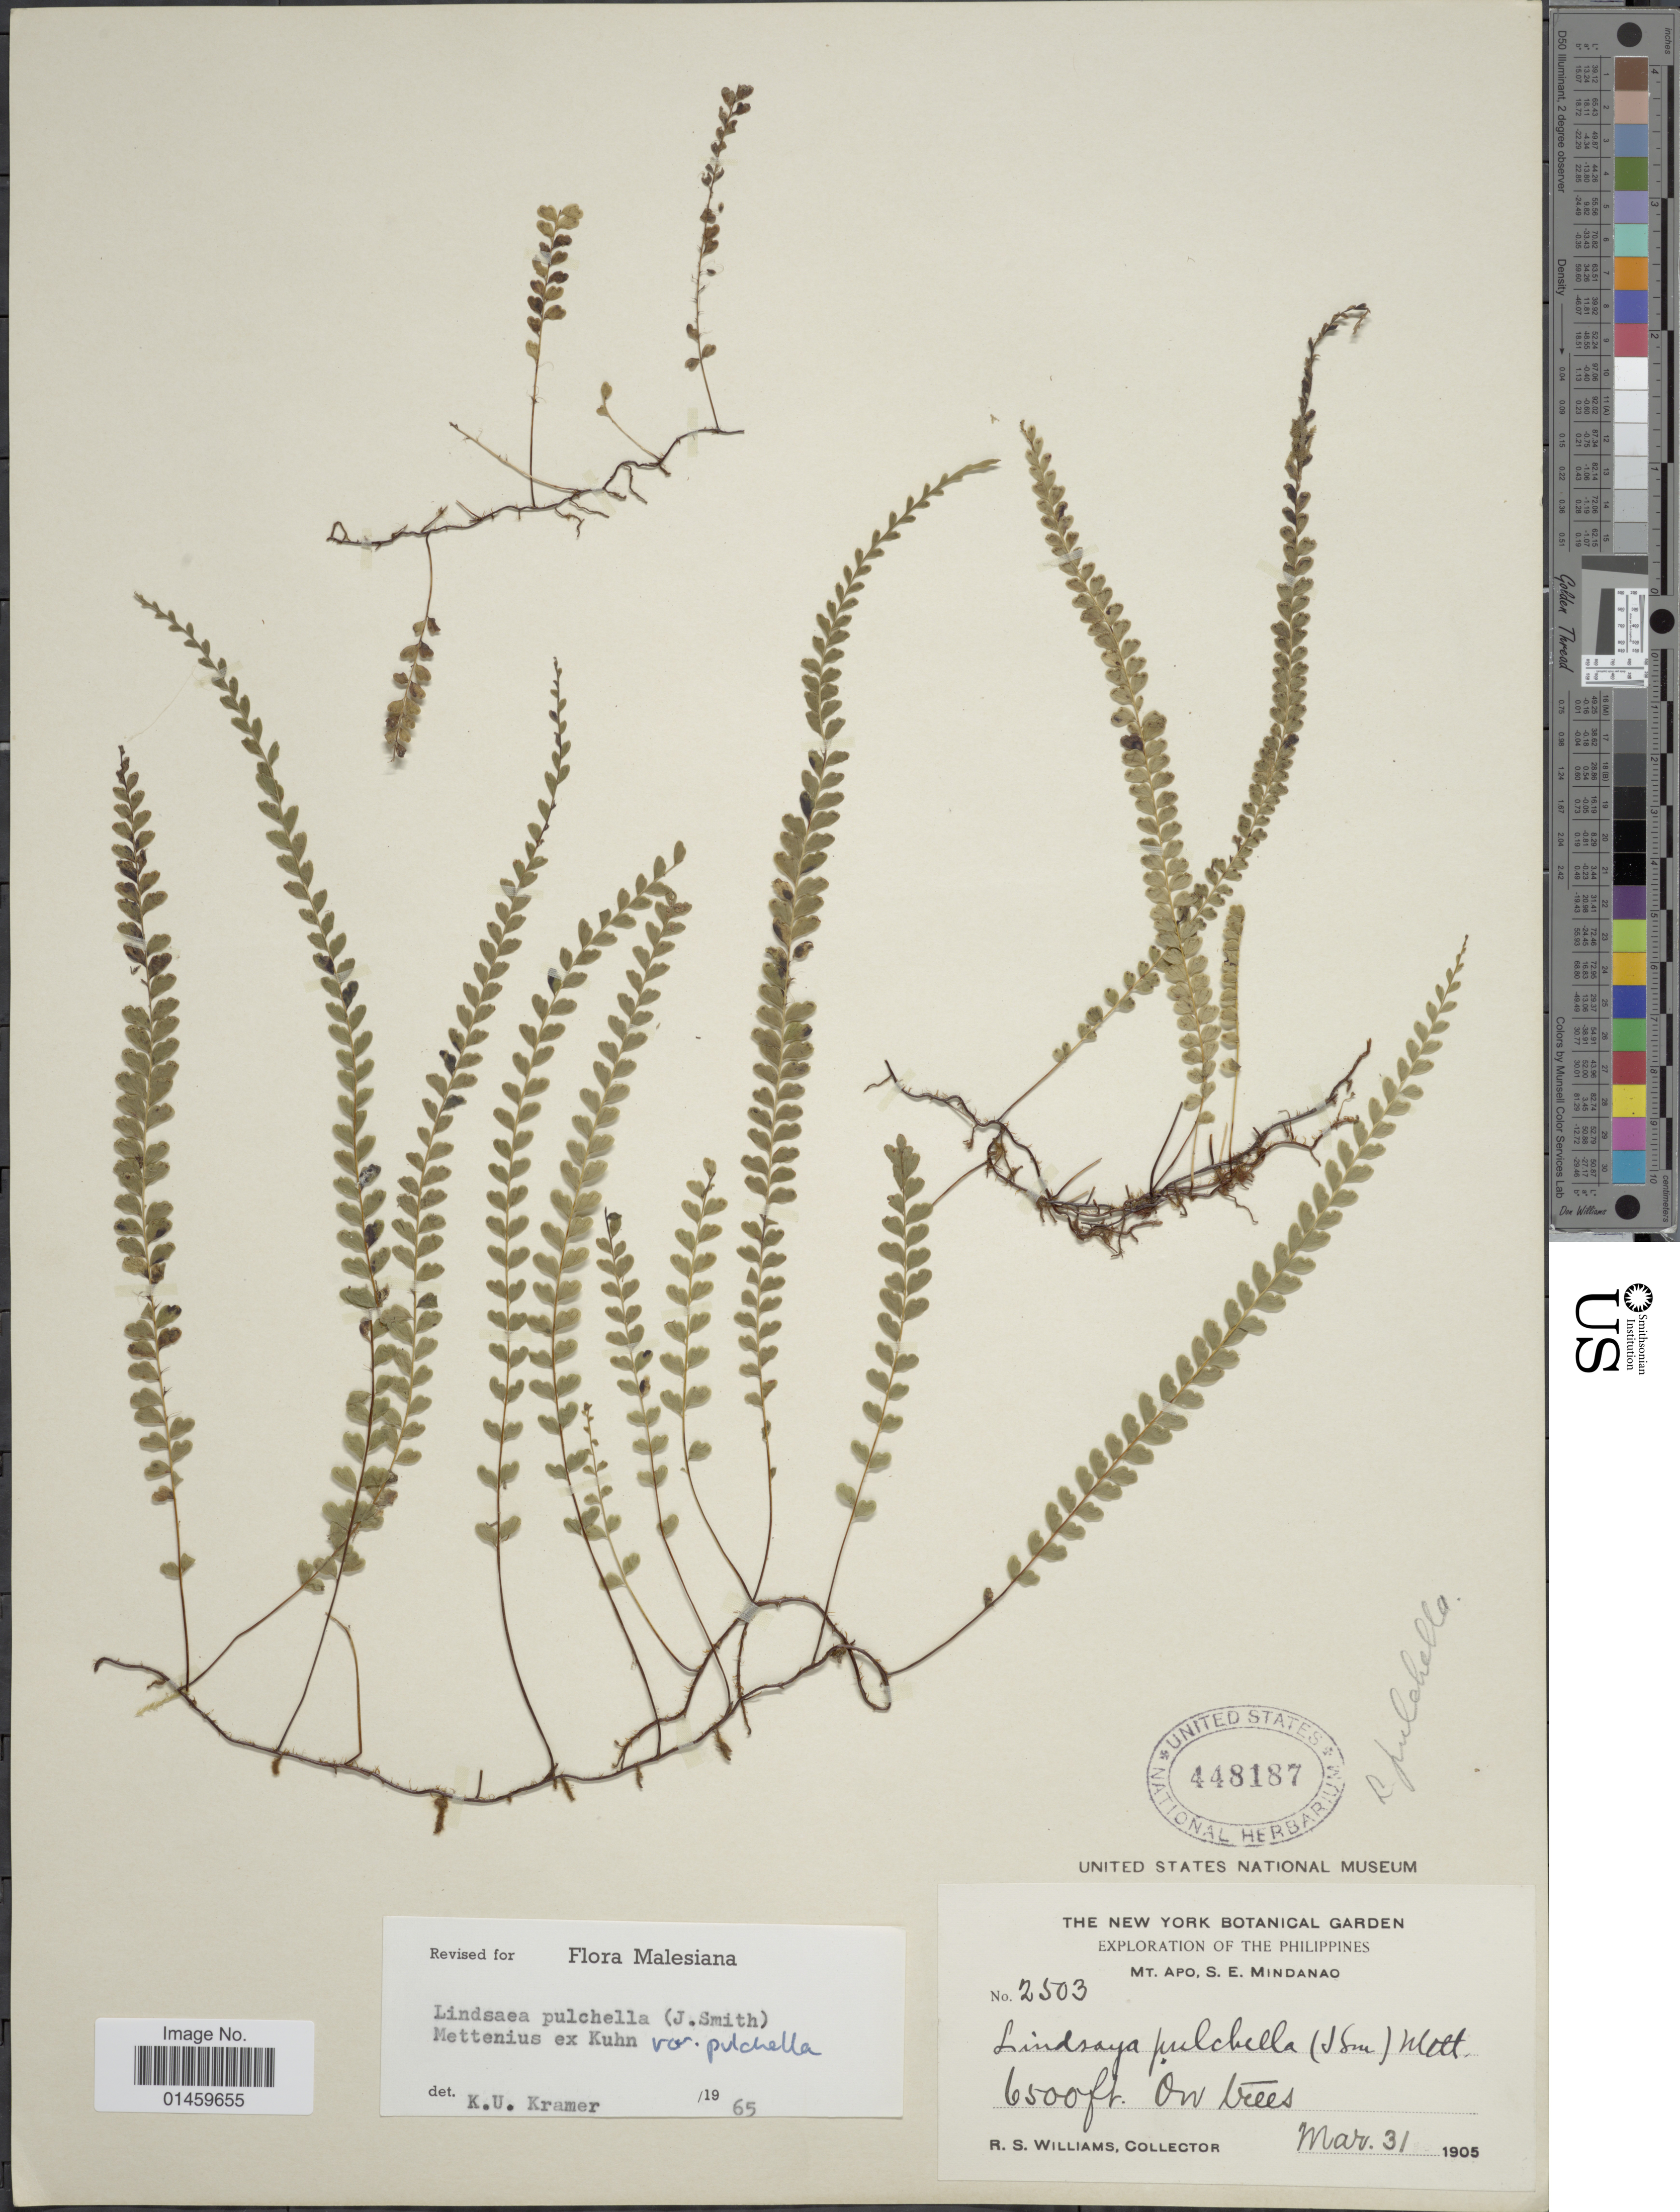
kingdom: Plantae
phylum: Tracheophyta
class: Polypodiopsida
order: Polypodiales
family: Lindsaeaceae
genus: Lindsaea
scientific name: Lindsaea pulchella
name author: (J. Sm.) Mett. ex Kuhn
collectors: R. S. Williams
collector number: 2503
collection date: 1905-03-31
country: Philippines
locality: Mt. Apo, S. E. Mindanao.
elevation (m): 1981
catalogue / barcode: US 448187